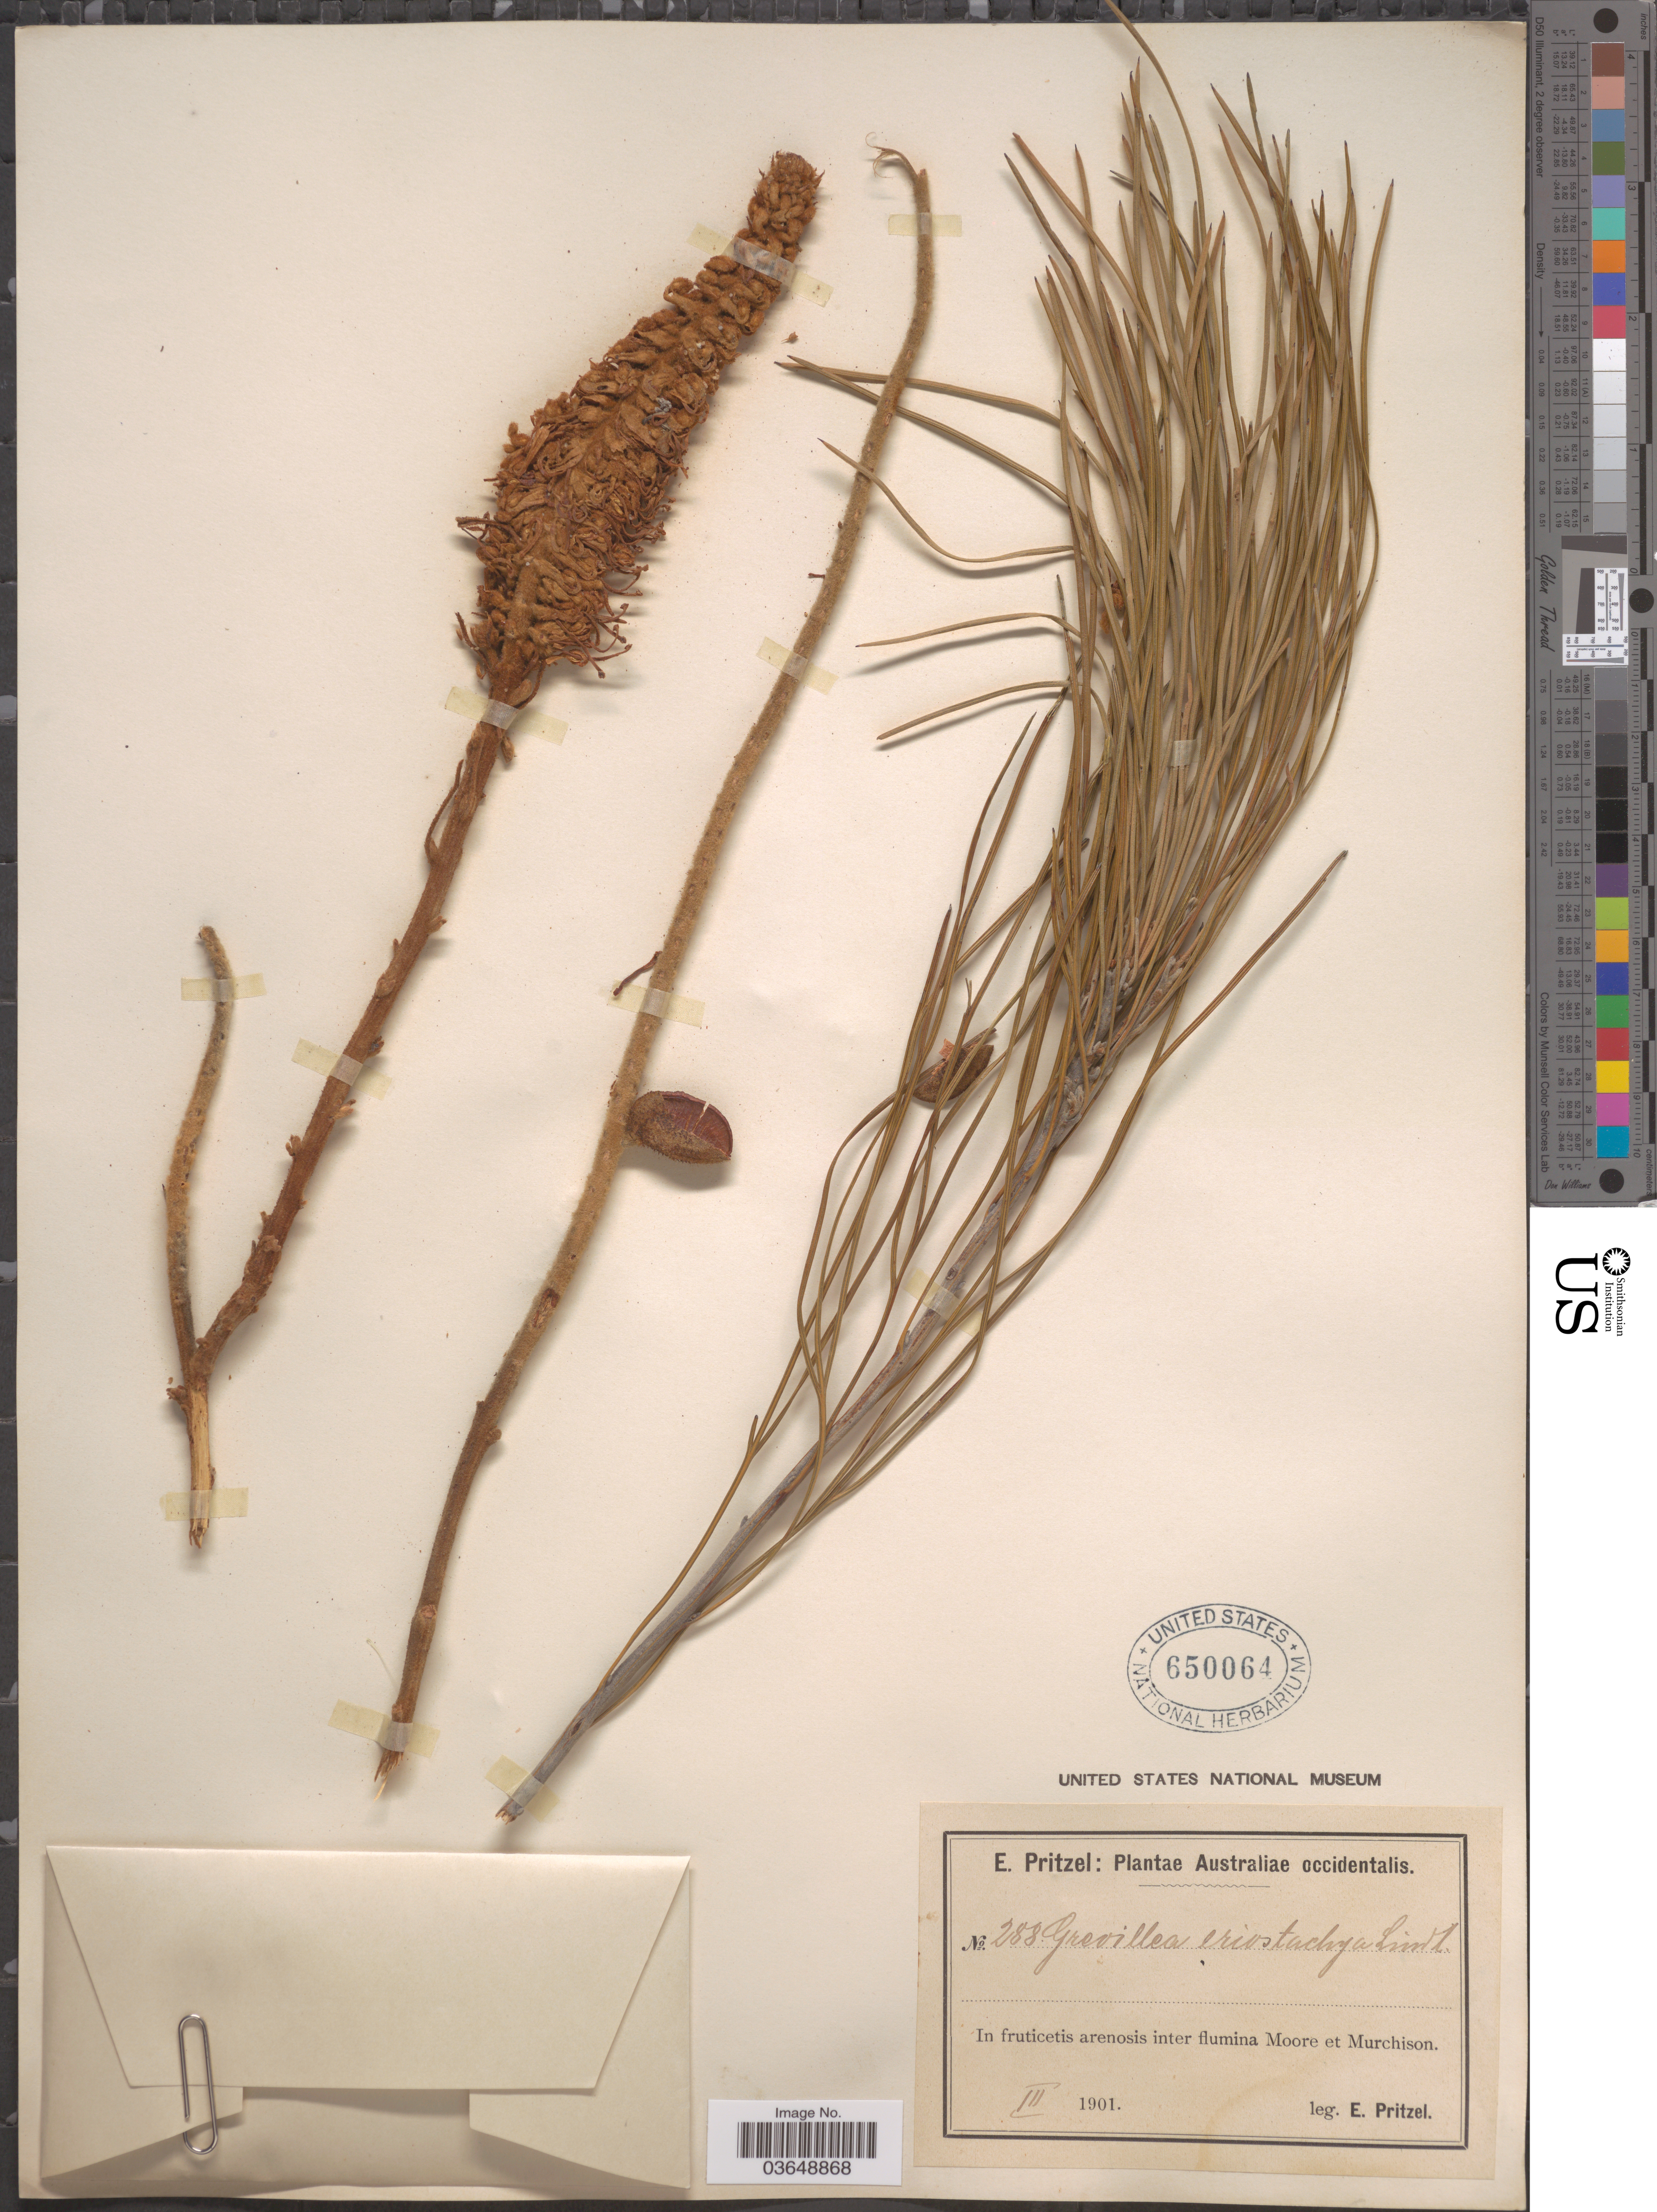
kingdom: Plantae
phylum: Tracheophyta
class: Magnoliopsida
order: Proteales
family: Proteaceae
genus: Grevillea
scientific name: Grevillea eriostachya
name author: Lindl.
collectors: E. G. Pritzel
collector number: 288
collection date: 1901-03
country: Australia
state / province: Western Australia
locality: Australiae occidentalis. In fruticetis arenosis inter flumina Moore et Murchison.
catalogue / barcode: US 650064